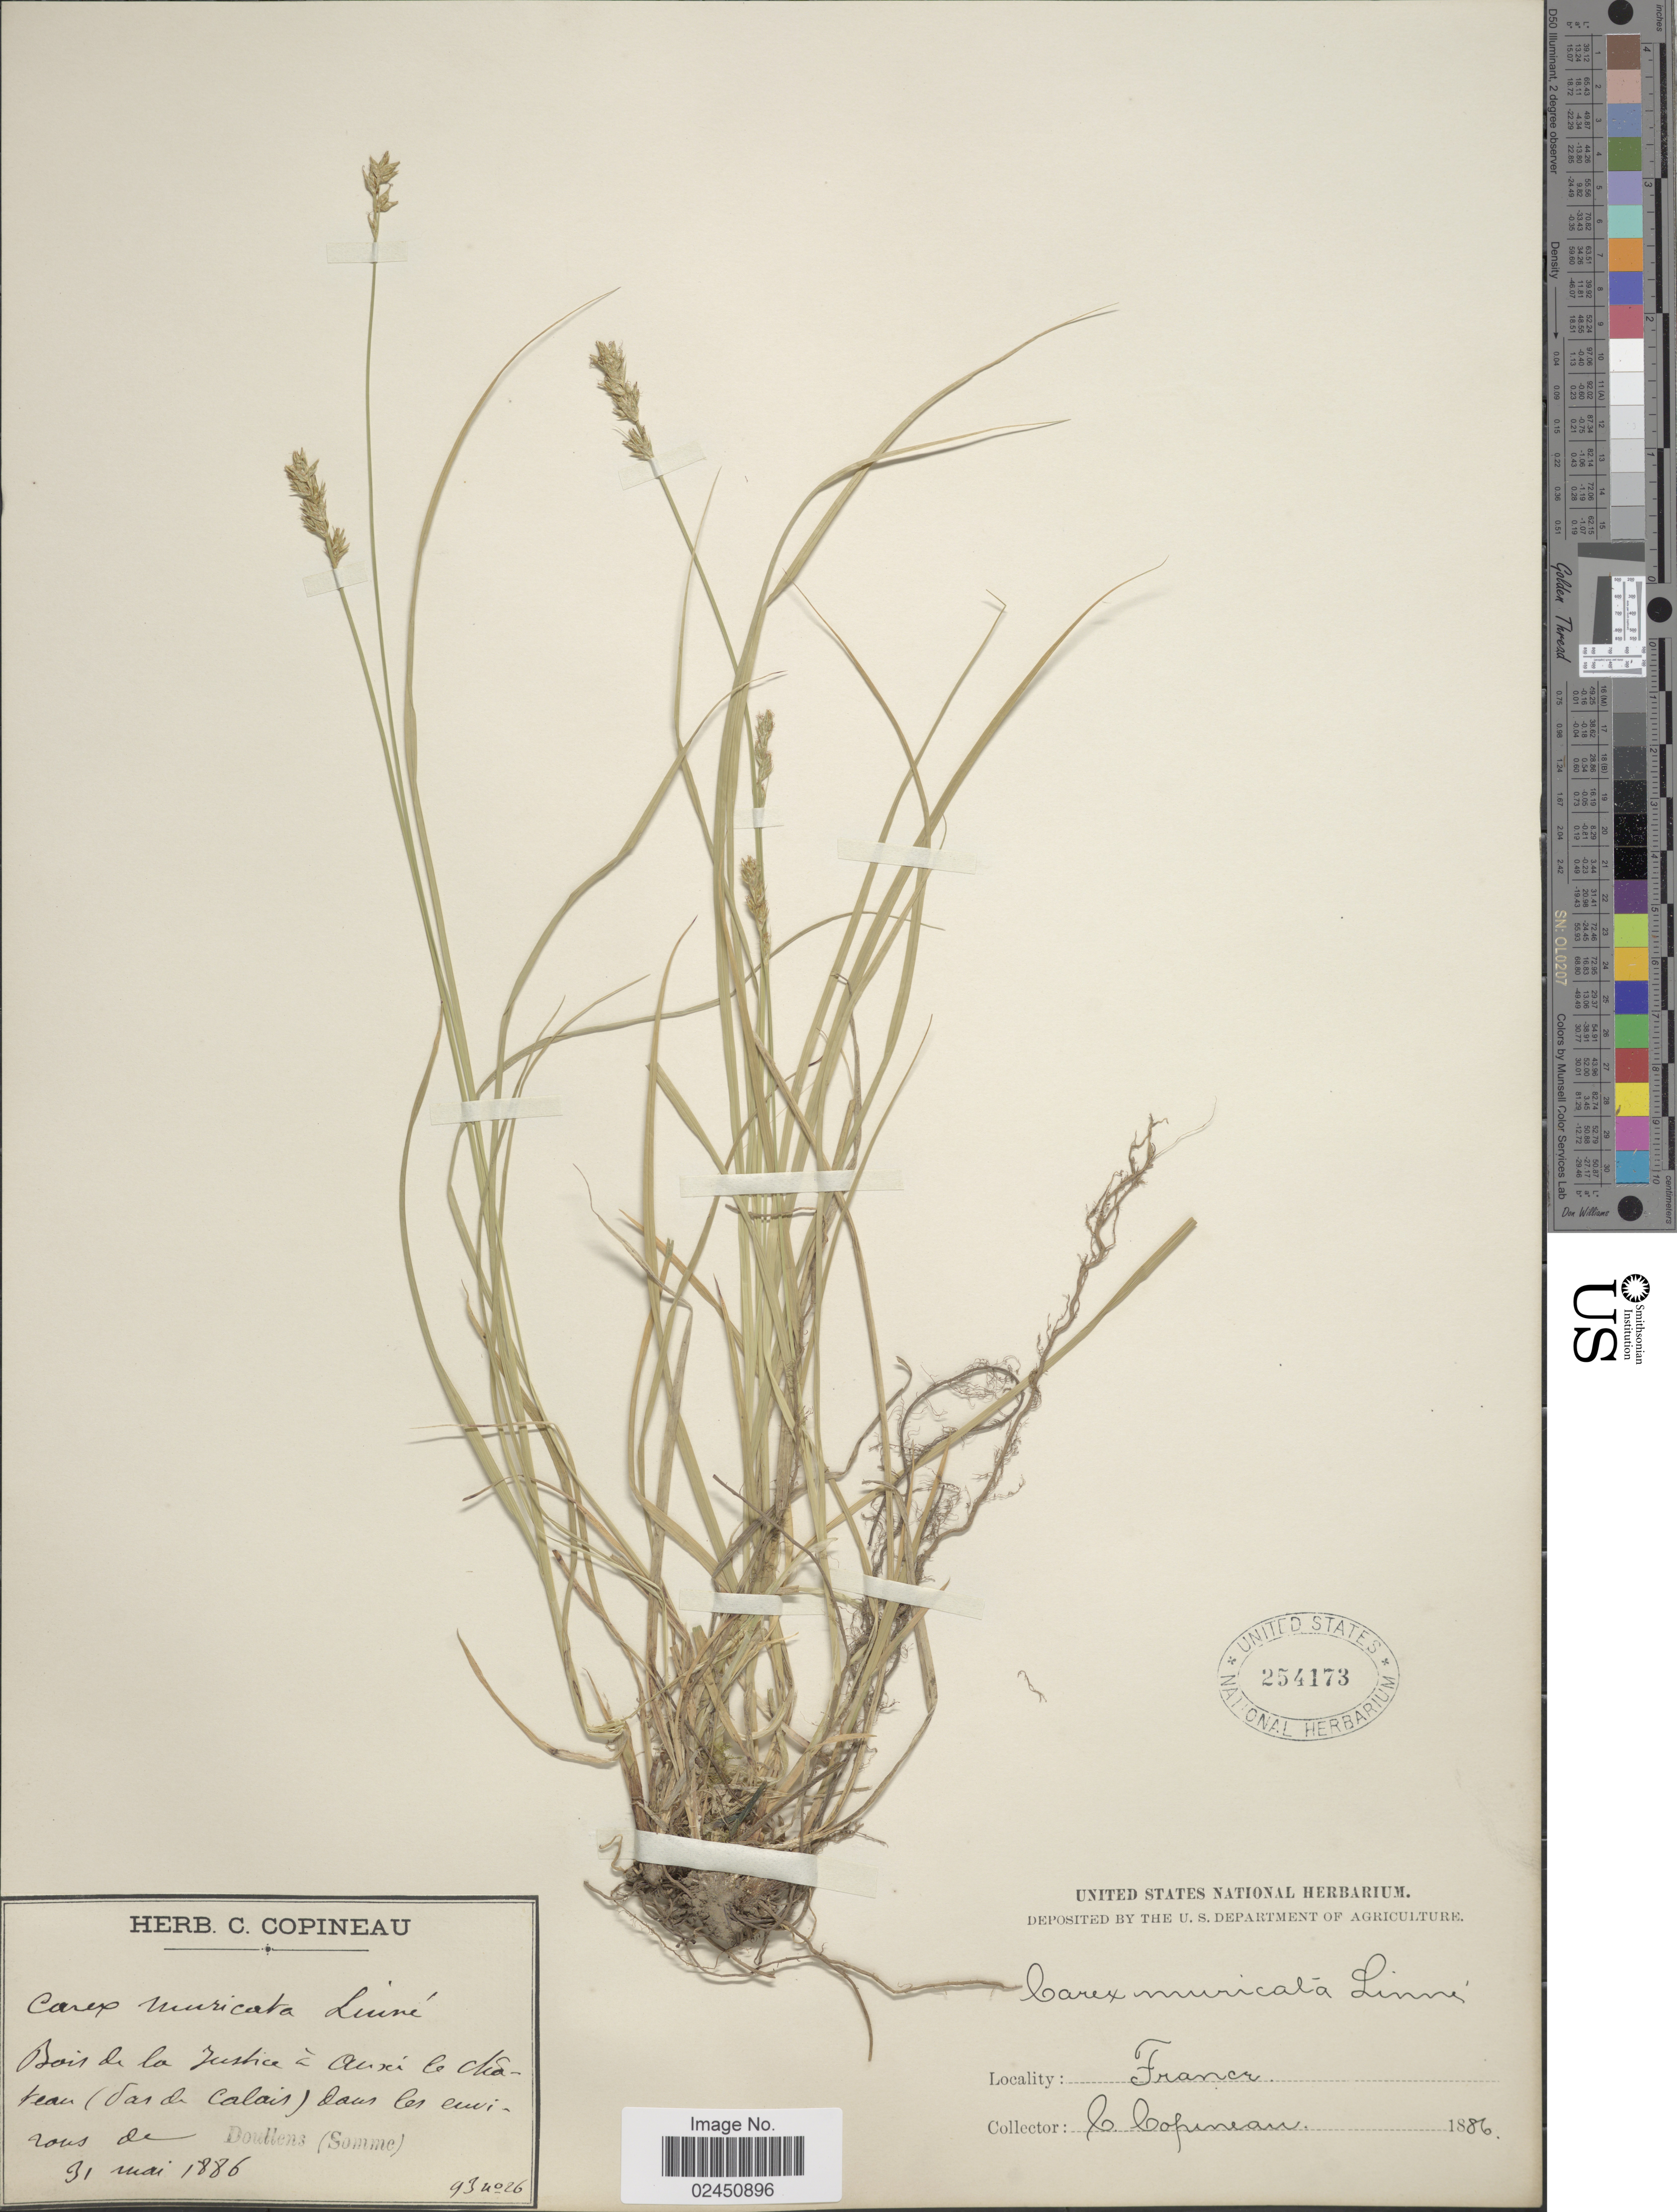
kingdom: Plantae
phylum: Tracheophyta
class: Liliopsida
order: Poales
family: Cyperaceae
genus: Carex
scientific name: Carex muricata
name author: L.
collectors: C. Copineau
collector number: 93/26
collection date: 1886-05-31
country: France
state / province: Hauts-de-France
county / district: Pas-de-Calais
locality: Bois de la Justice à Auxi le Château (Pas de Calais) dans les environs de Doullens (Somme) [Bois de la Justice at Auxi-le-Château (Pas-de-Calais) in the surrounding area of Doullens (Somme)]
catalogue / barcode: US 254173